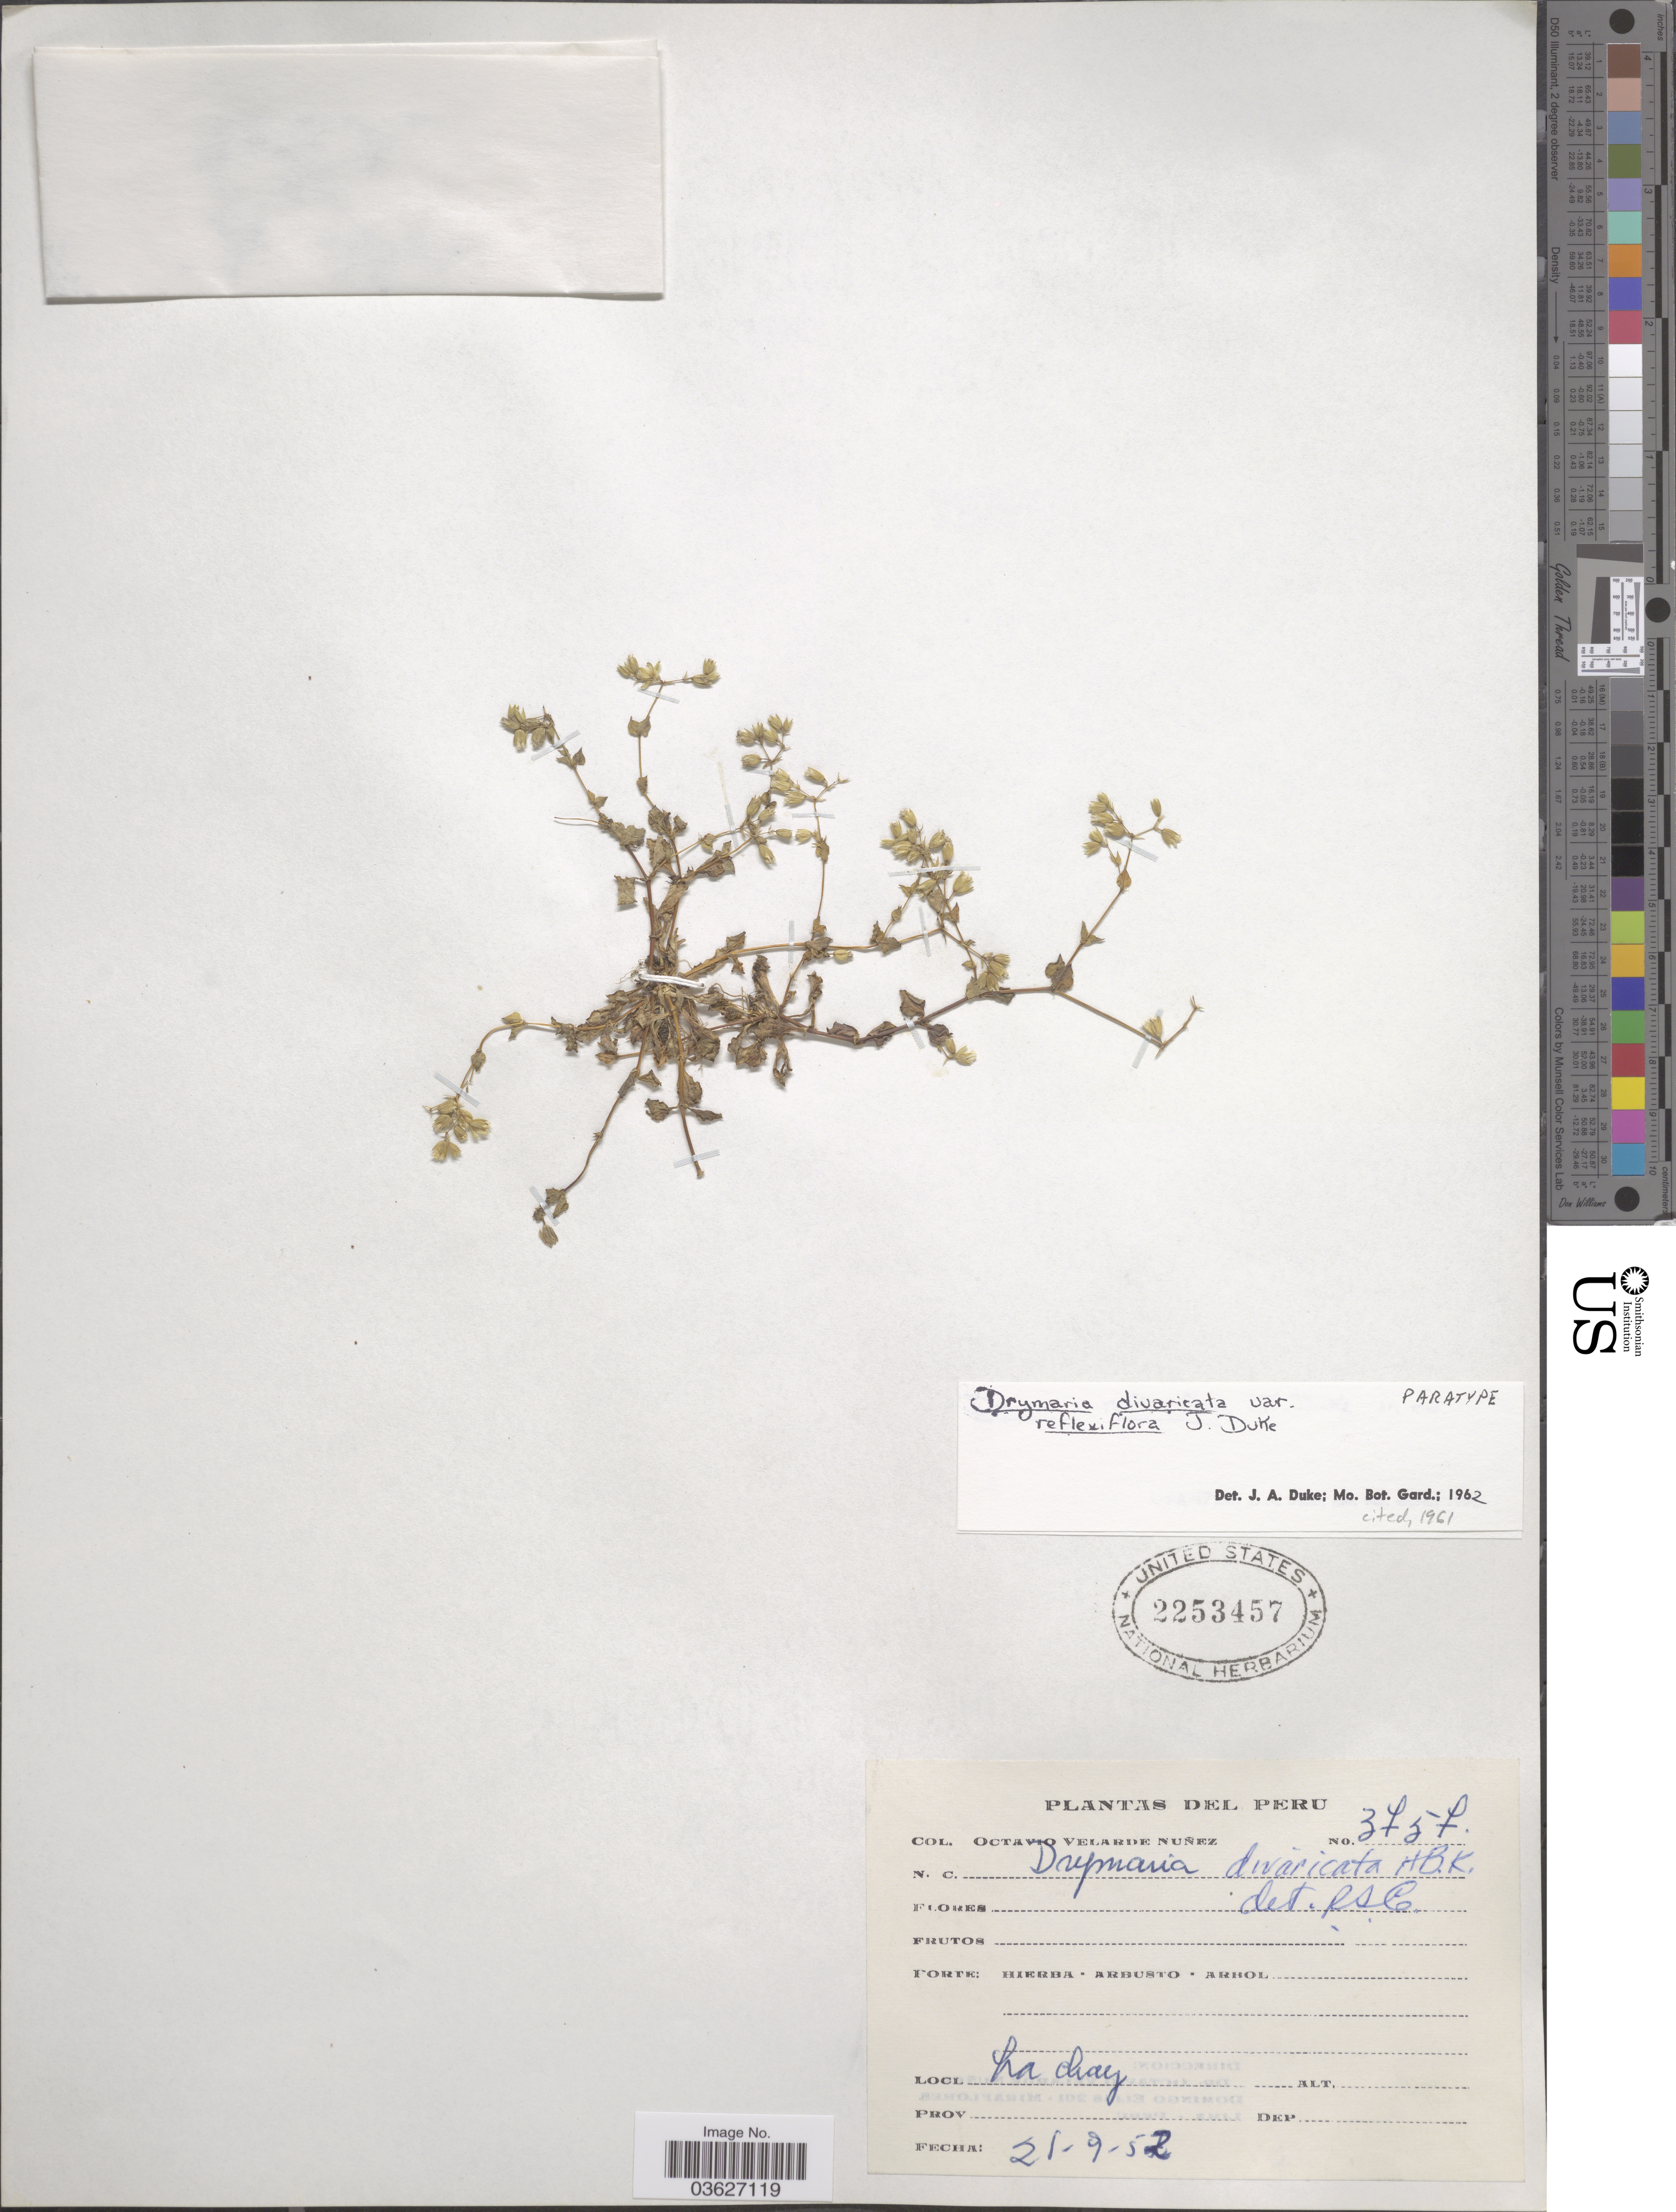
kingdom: Plantae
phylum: Tracheophyta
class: Magnoliopsida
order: Caryophyllales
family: Caryophyllaceae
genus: Drymaria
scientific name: Drymaria divaricata var. reflexiflora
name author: J.A. Duke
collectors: O. Velarde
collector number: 3757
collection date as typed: Transcribed d/m/y: 21/9/52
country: Peru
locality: Lachay.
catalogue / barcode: US 2253457